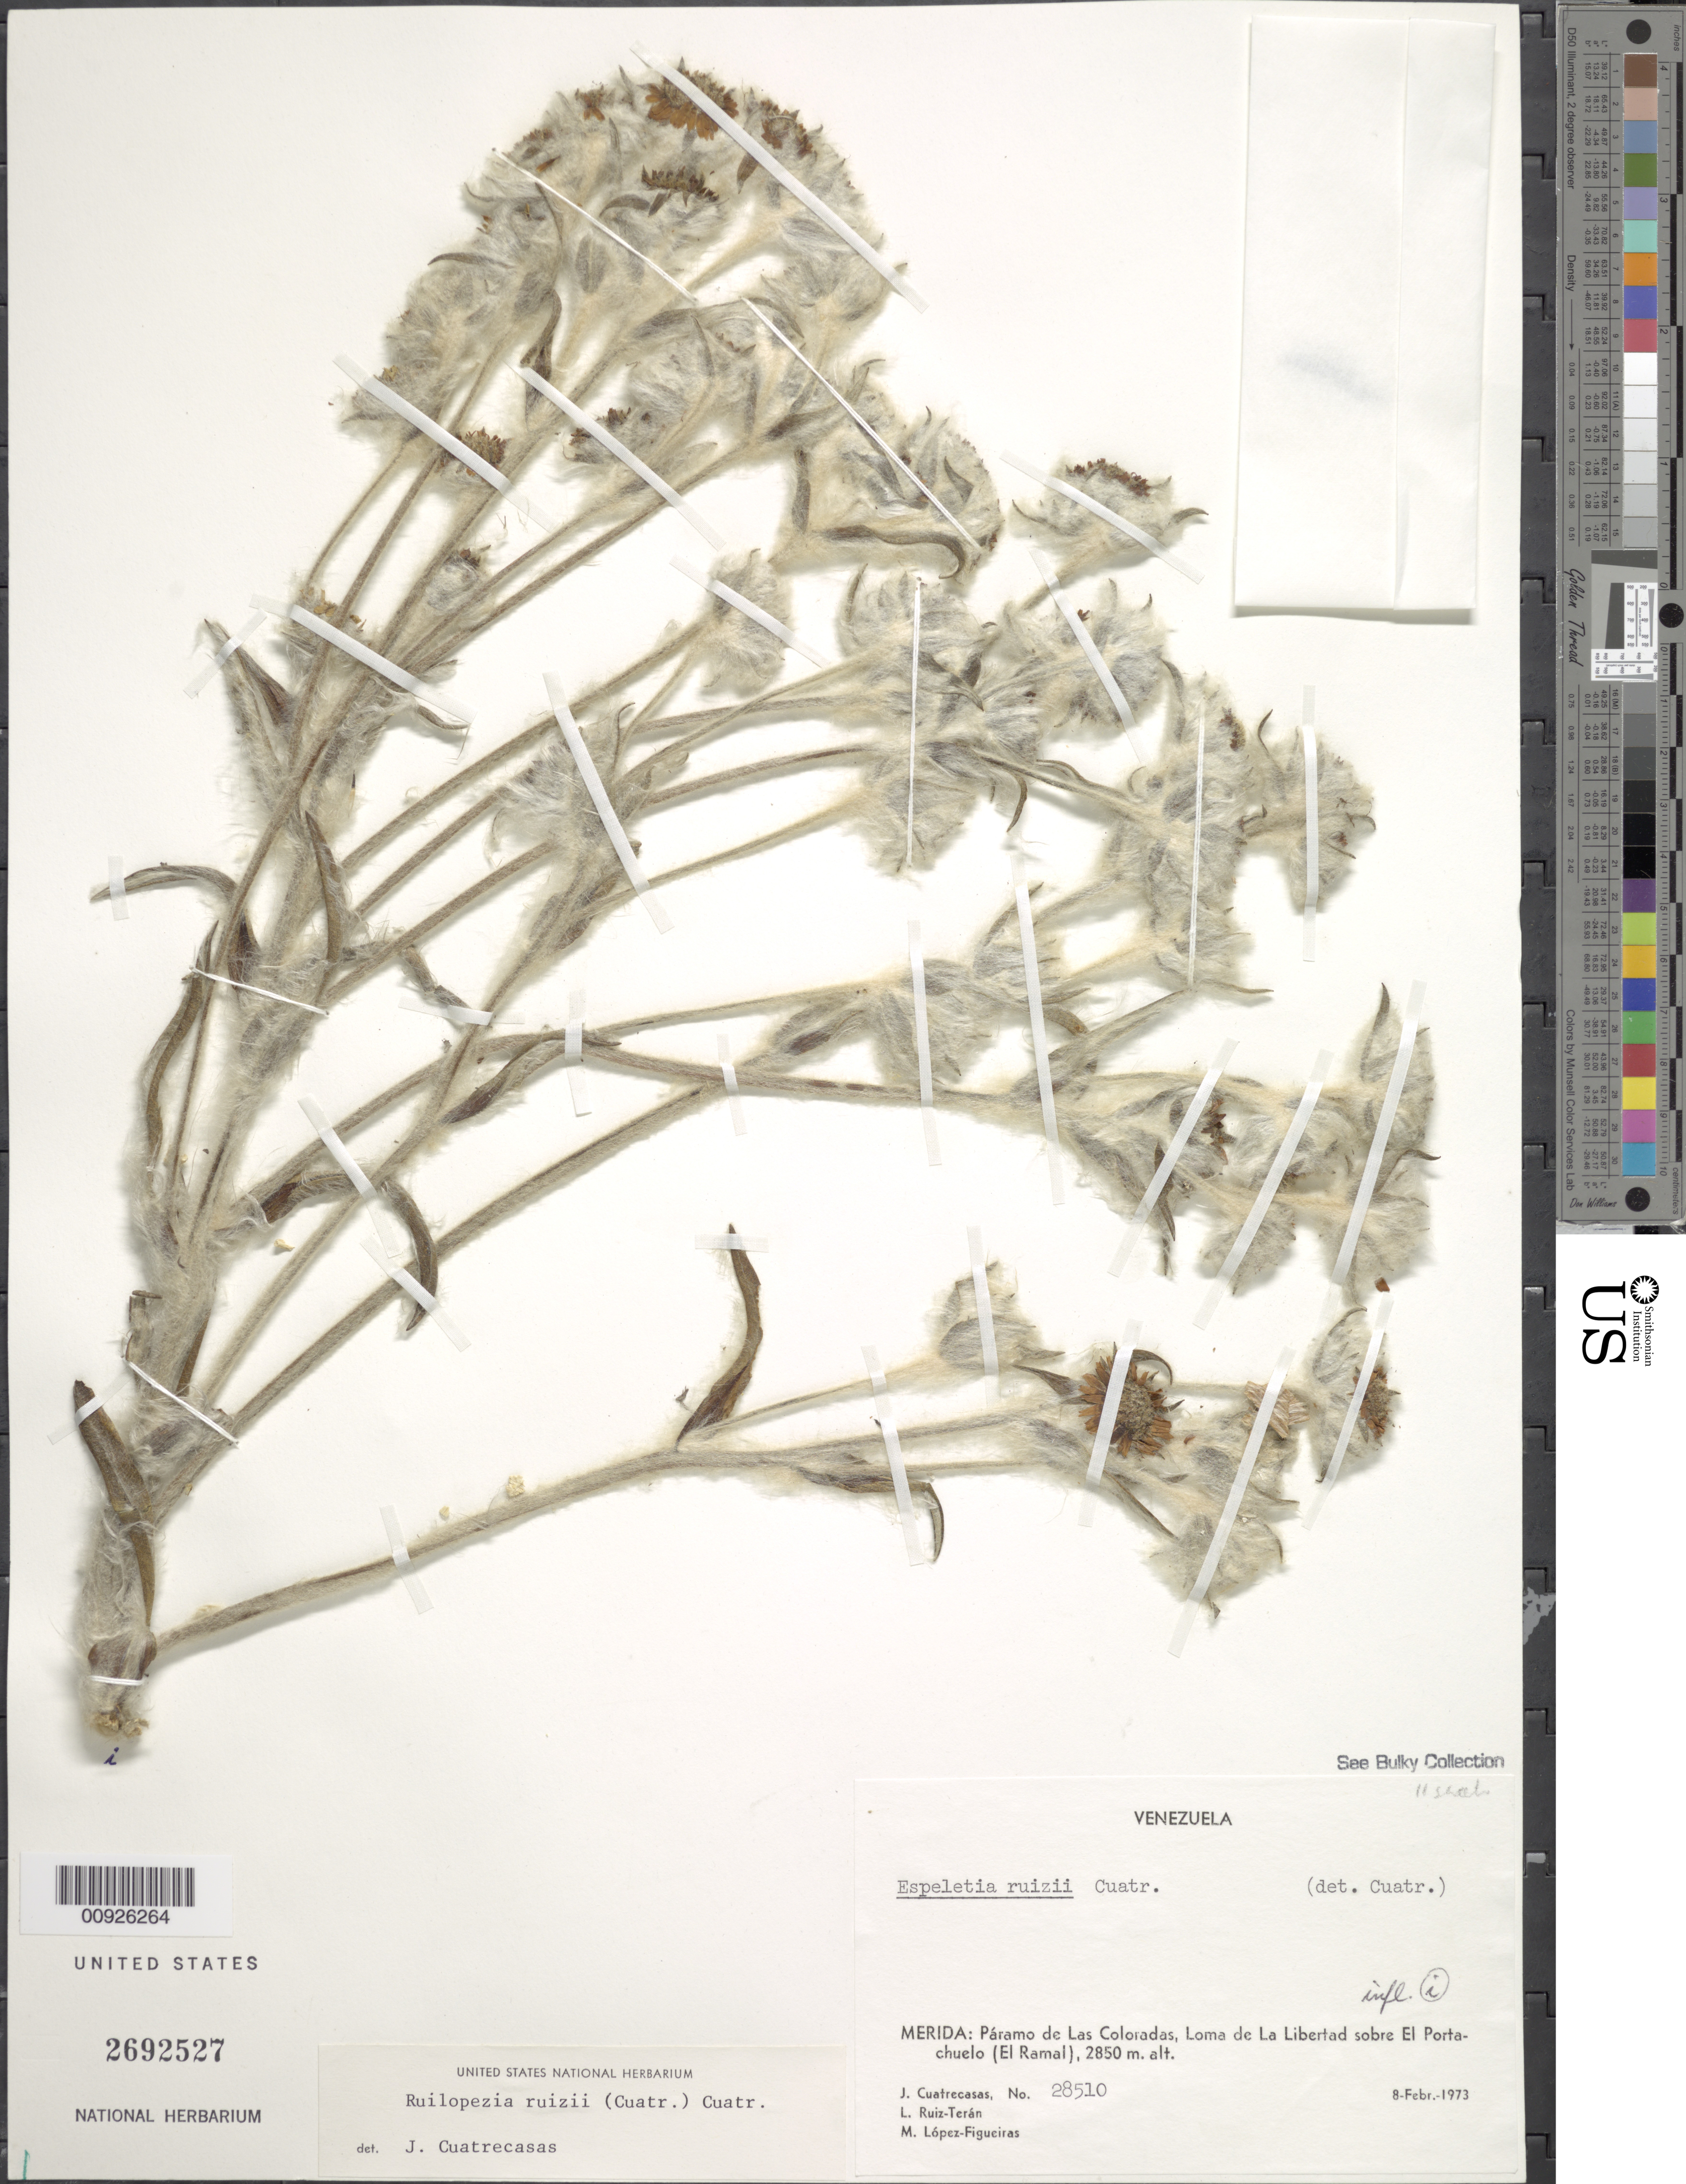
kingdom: Plantae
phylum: Tracheophyta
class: Magnoliopsida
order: Asterales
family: Asteraceae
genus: Ruilopezia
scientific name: Ruilopezia ruizii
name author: (Cuatrec.) Cuatrec.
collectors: J. Cuatrecasas, L. E. Ruíz-Terán & M. López Figueiras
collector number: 28510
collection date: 1973-02-08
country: Venezuela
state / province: Mérida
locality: P. de las Coloradas. Loma de la Libertad sobre El Portachuelo (El Ramal)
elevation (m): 2850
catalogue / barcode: US 2692527